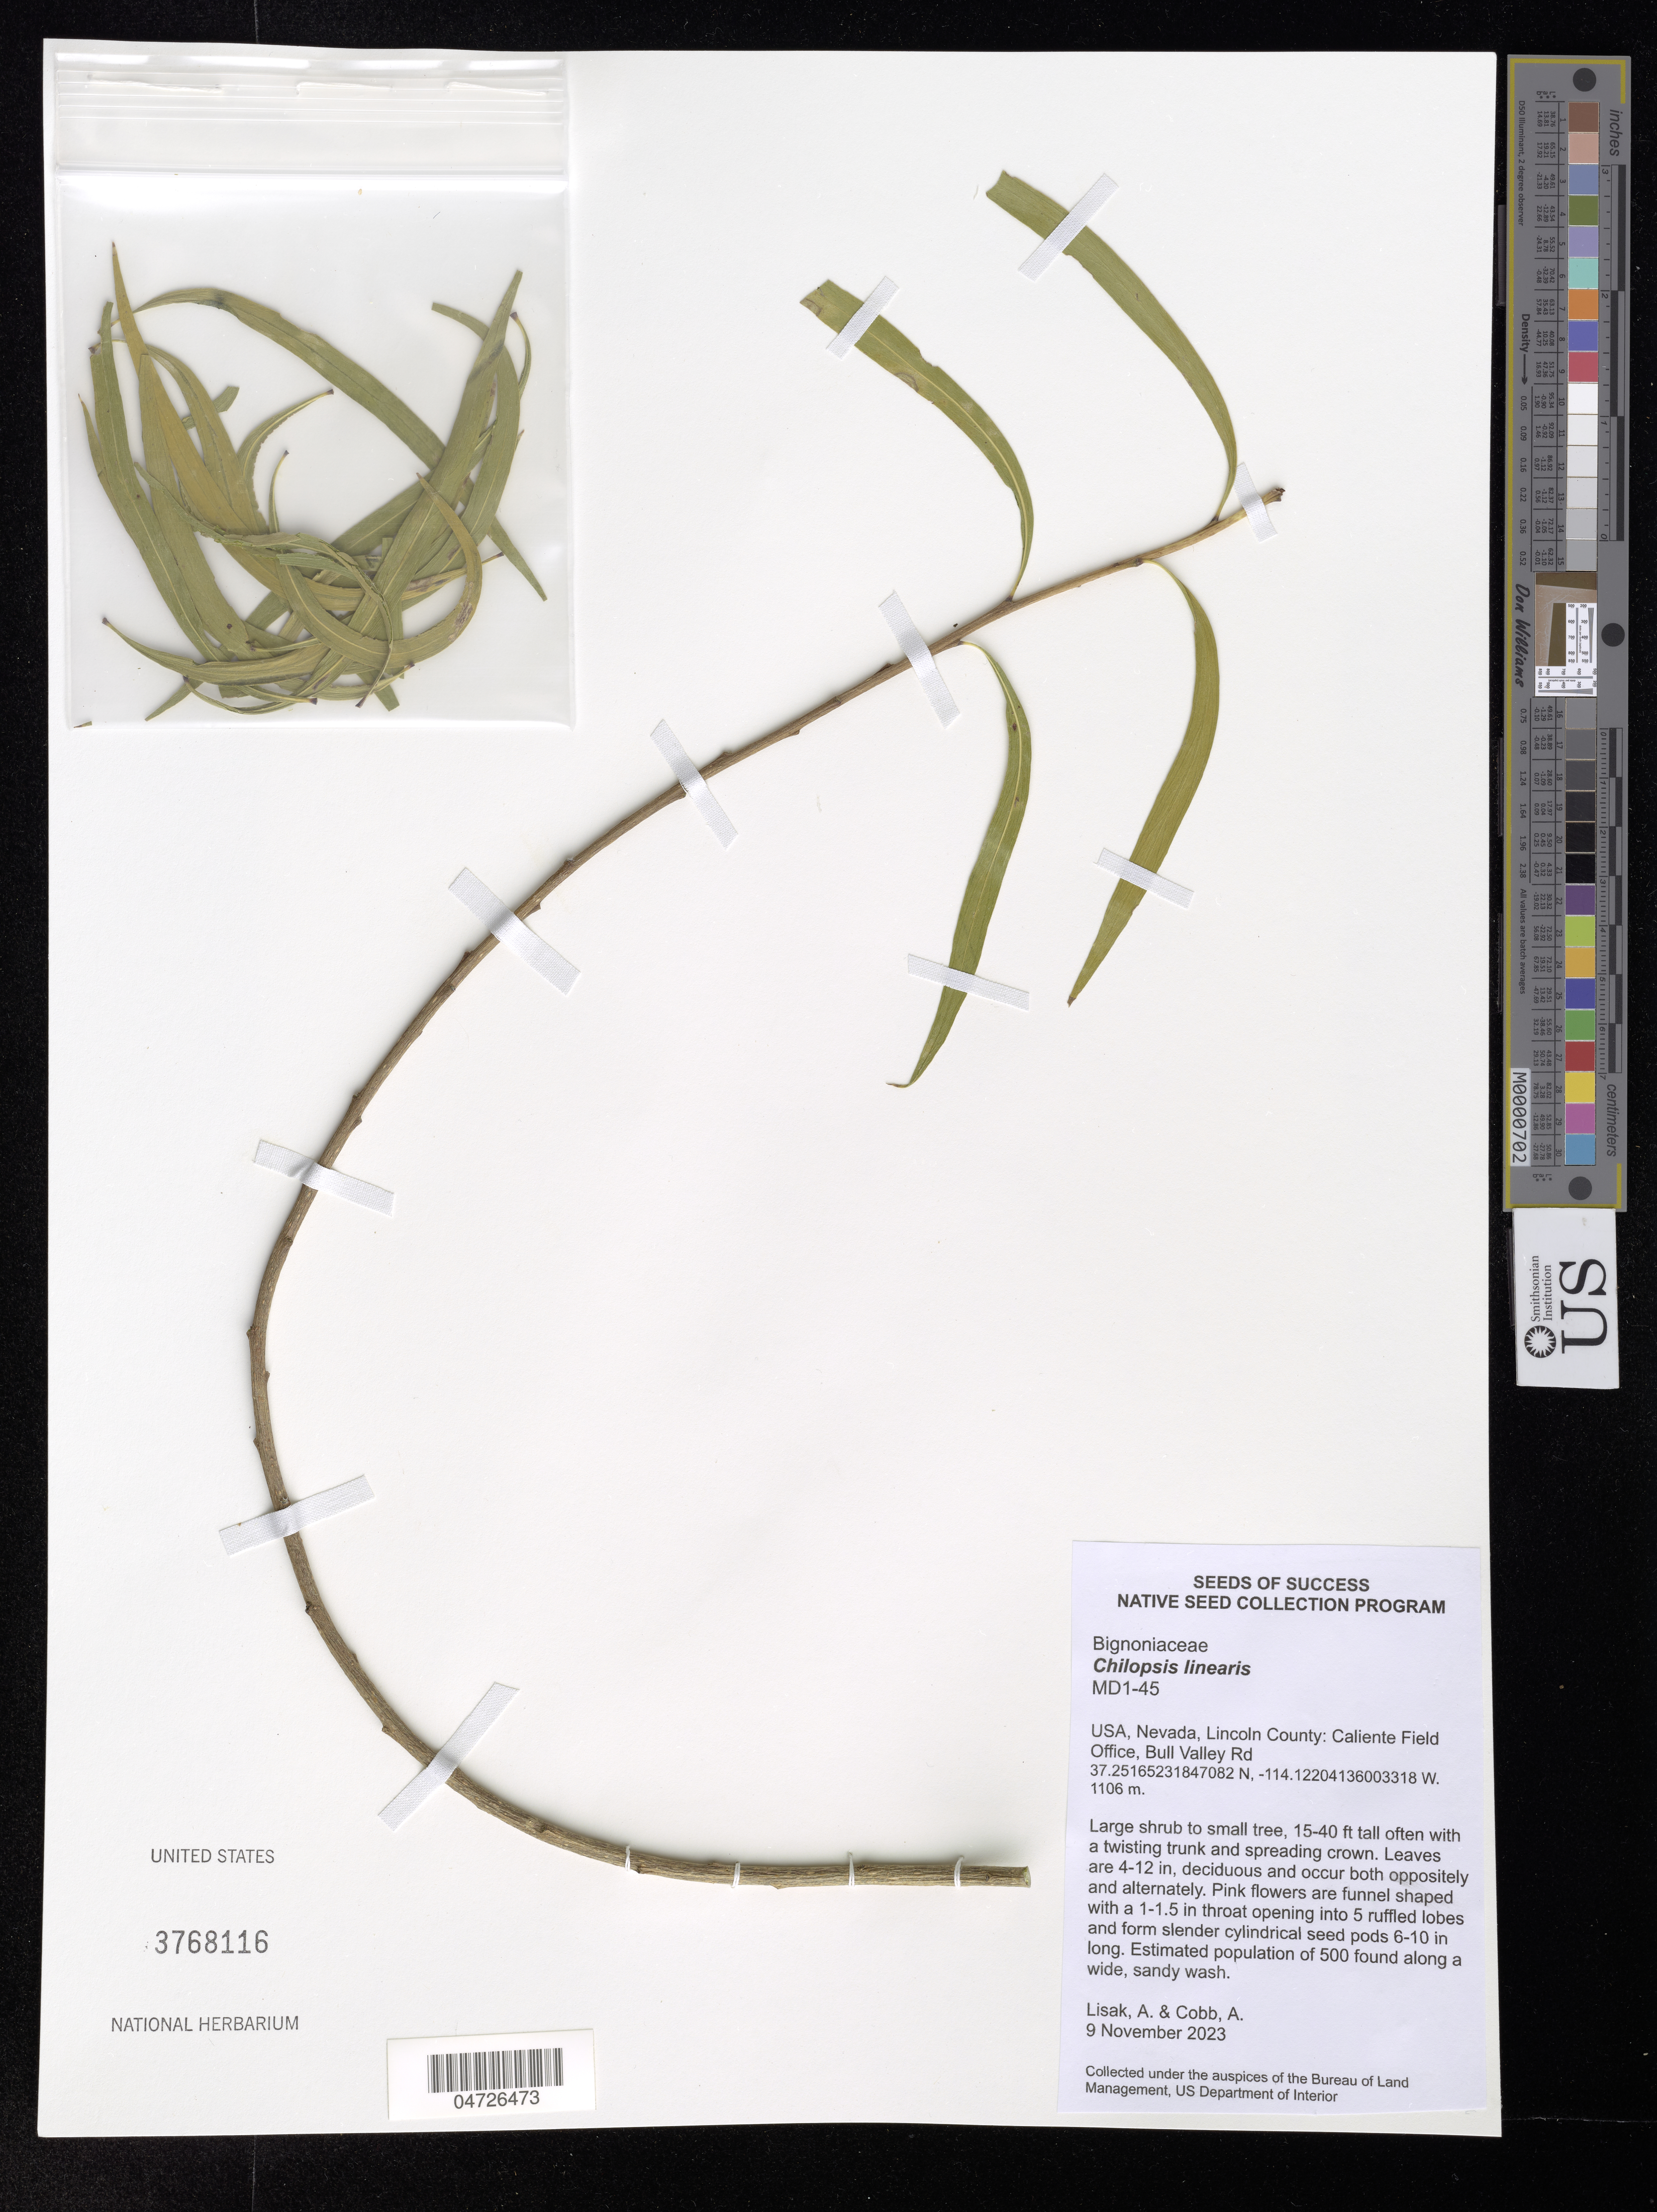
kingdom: Plantae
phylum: Tracheophyta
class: Magnoliopsida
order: Fabales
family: Fabaceae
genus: Euchilopsis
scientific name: Euchilopsis linearis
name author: (Benth.) F. Muell.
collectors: A. Lisak & A. Cobb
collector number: MD1-45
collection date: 2023-11-09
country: United States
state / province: Nevada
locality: Lincoln County: Caliente Field Office, Bull Valley Rd.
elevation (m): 1106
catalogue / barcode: US 3768116